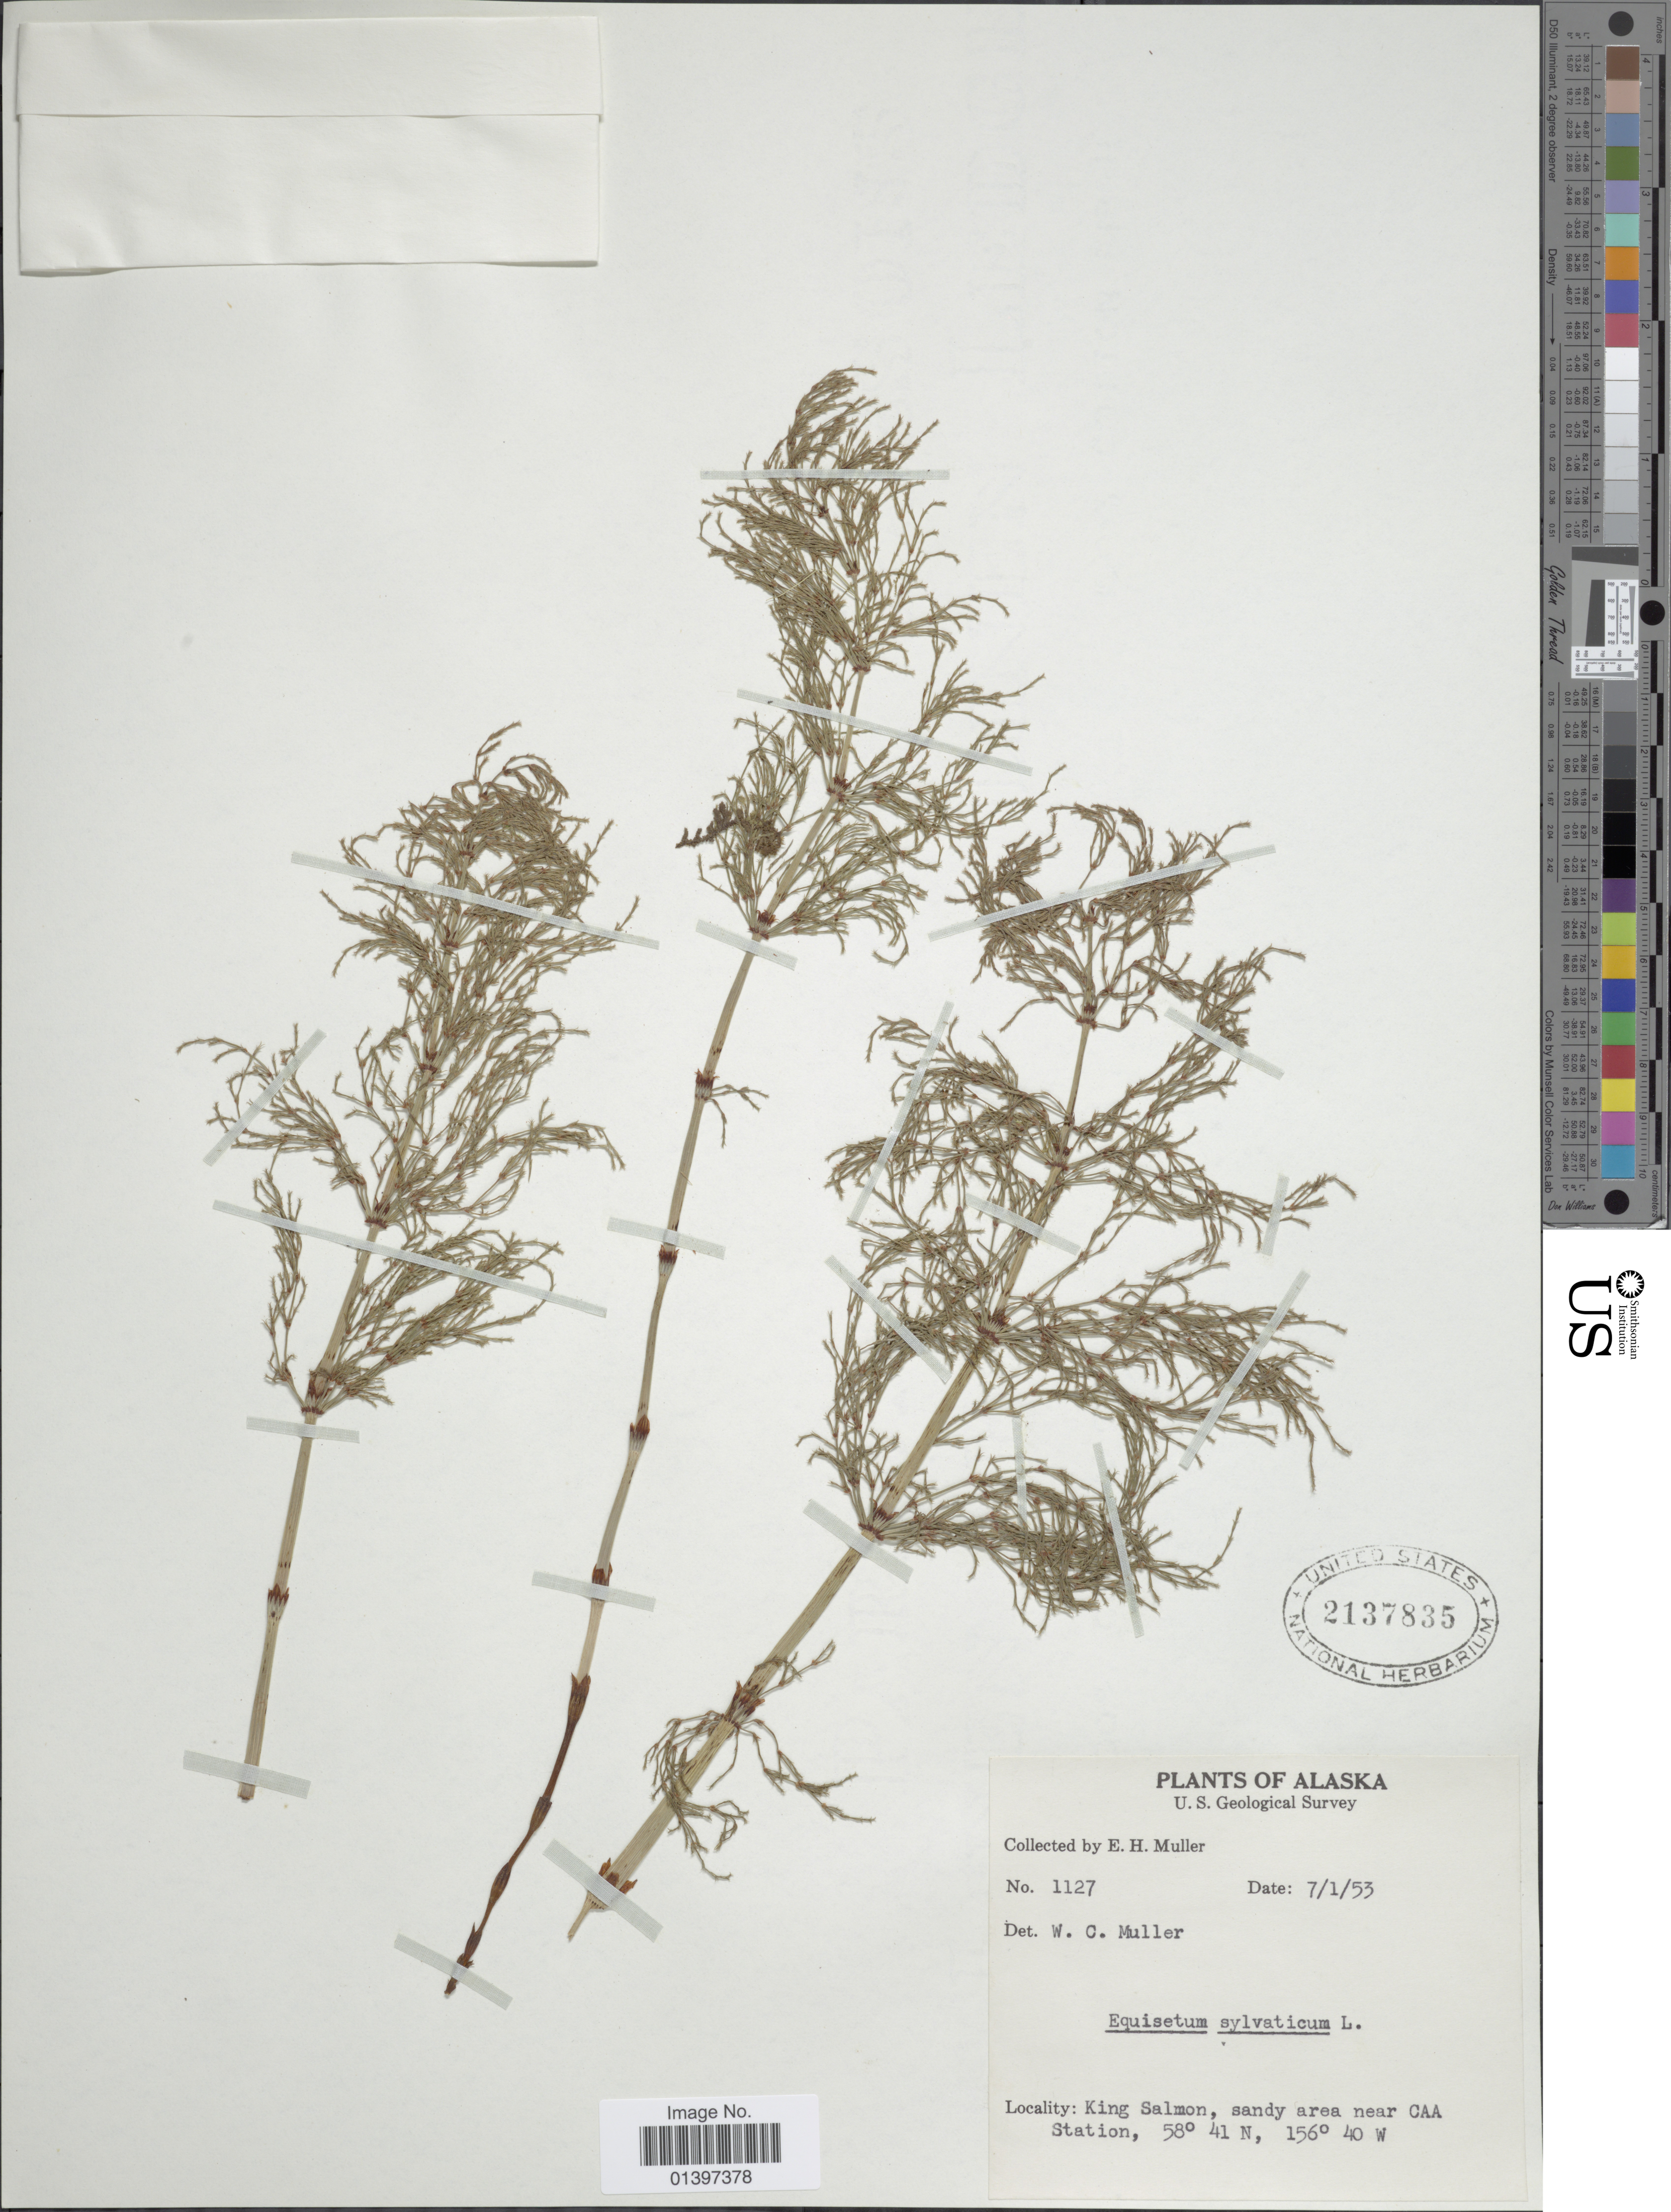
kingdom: Plantae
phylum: Tracheophyta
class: Polypodiopsida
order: Equisetales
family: Equisetaceae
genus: Equisetum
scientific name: Equisetum sylvaticum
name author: L.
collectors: E. H. Muller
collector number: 1127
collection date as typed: Transcribed d/m/y: 7/1/53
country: United States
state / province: Alaska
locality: King Salmon, sandy area near CAA Station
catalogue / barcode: US 2137835